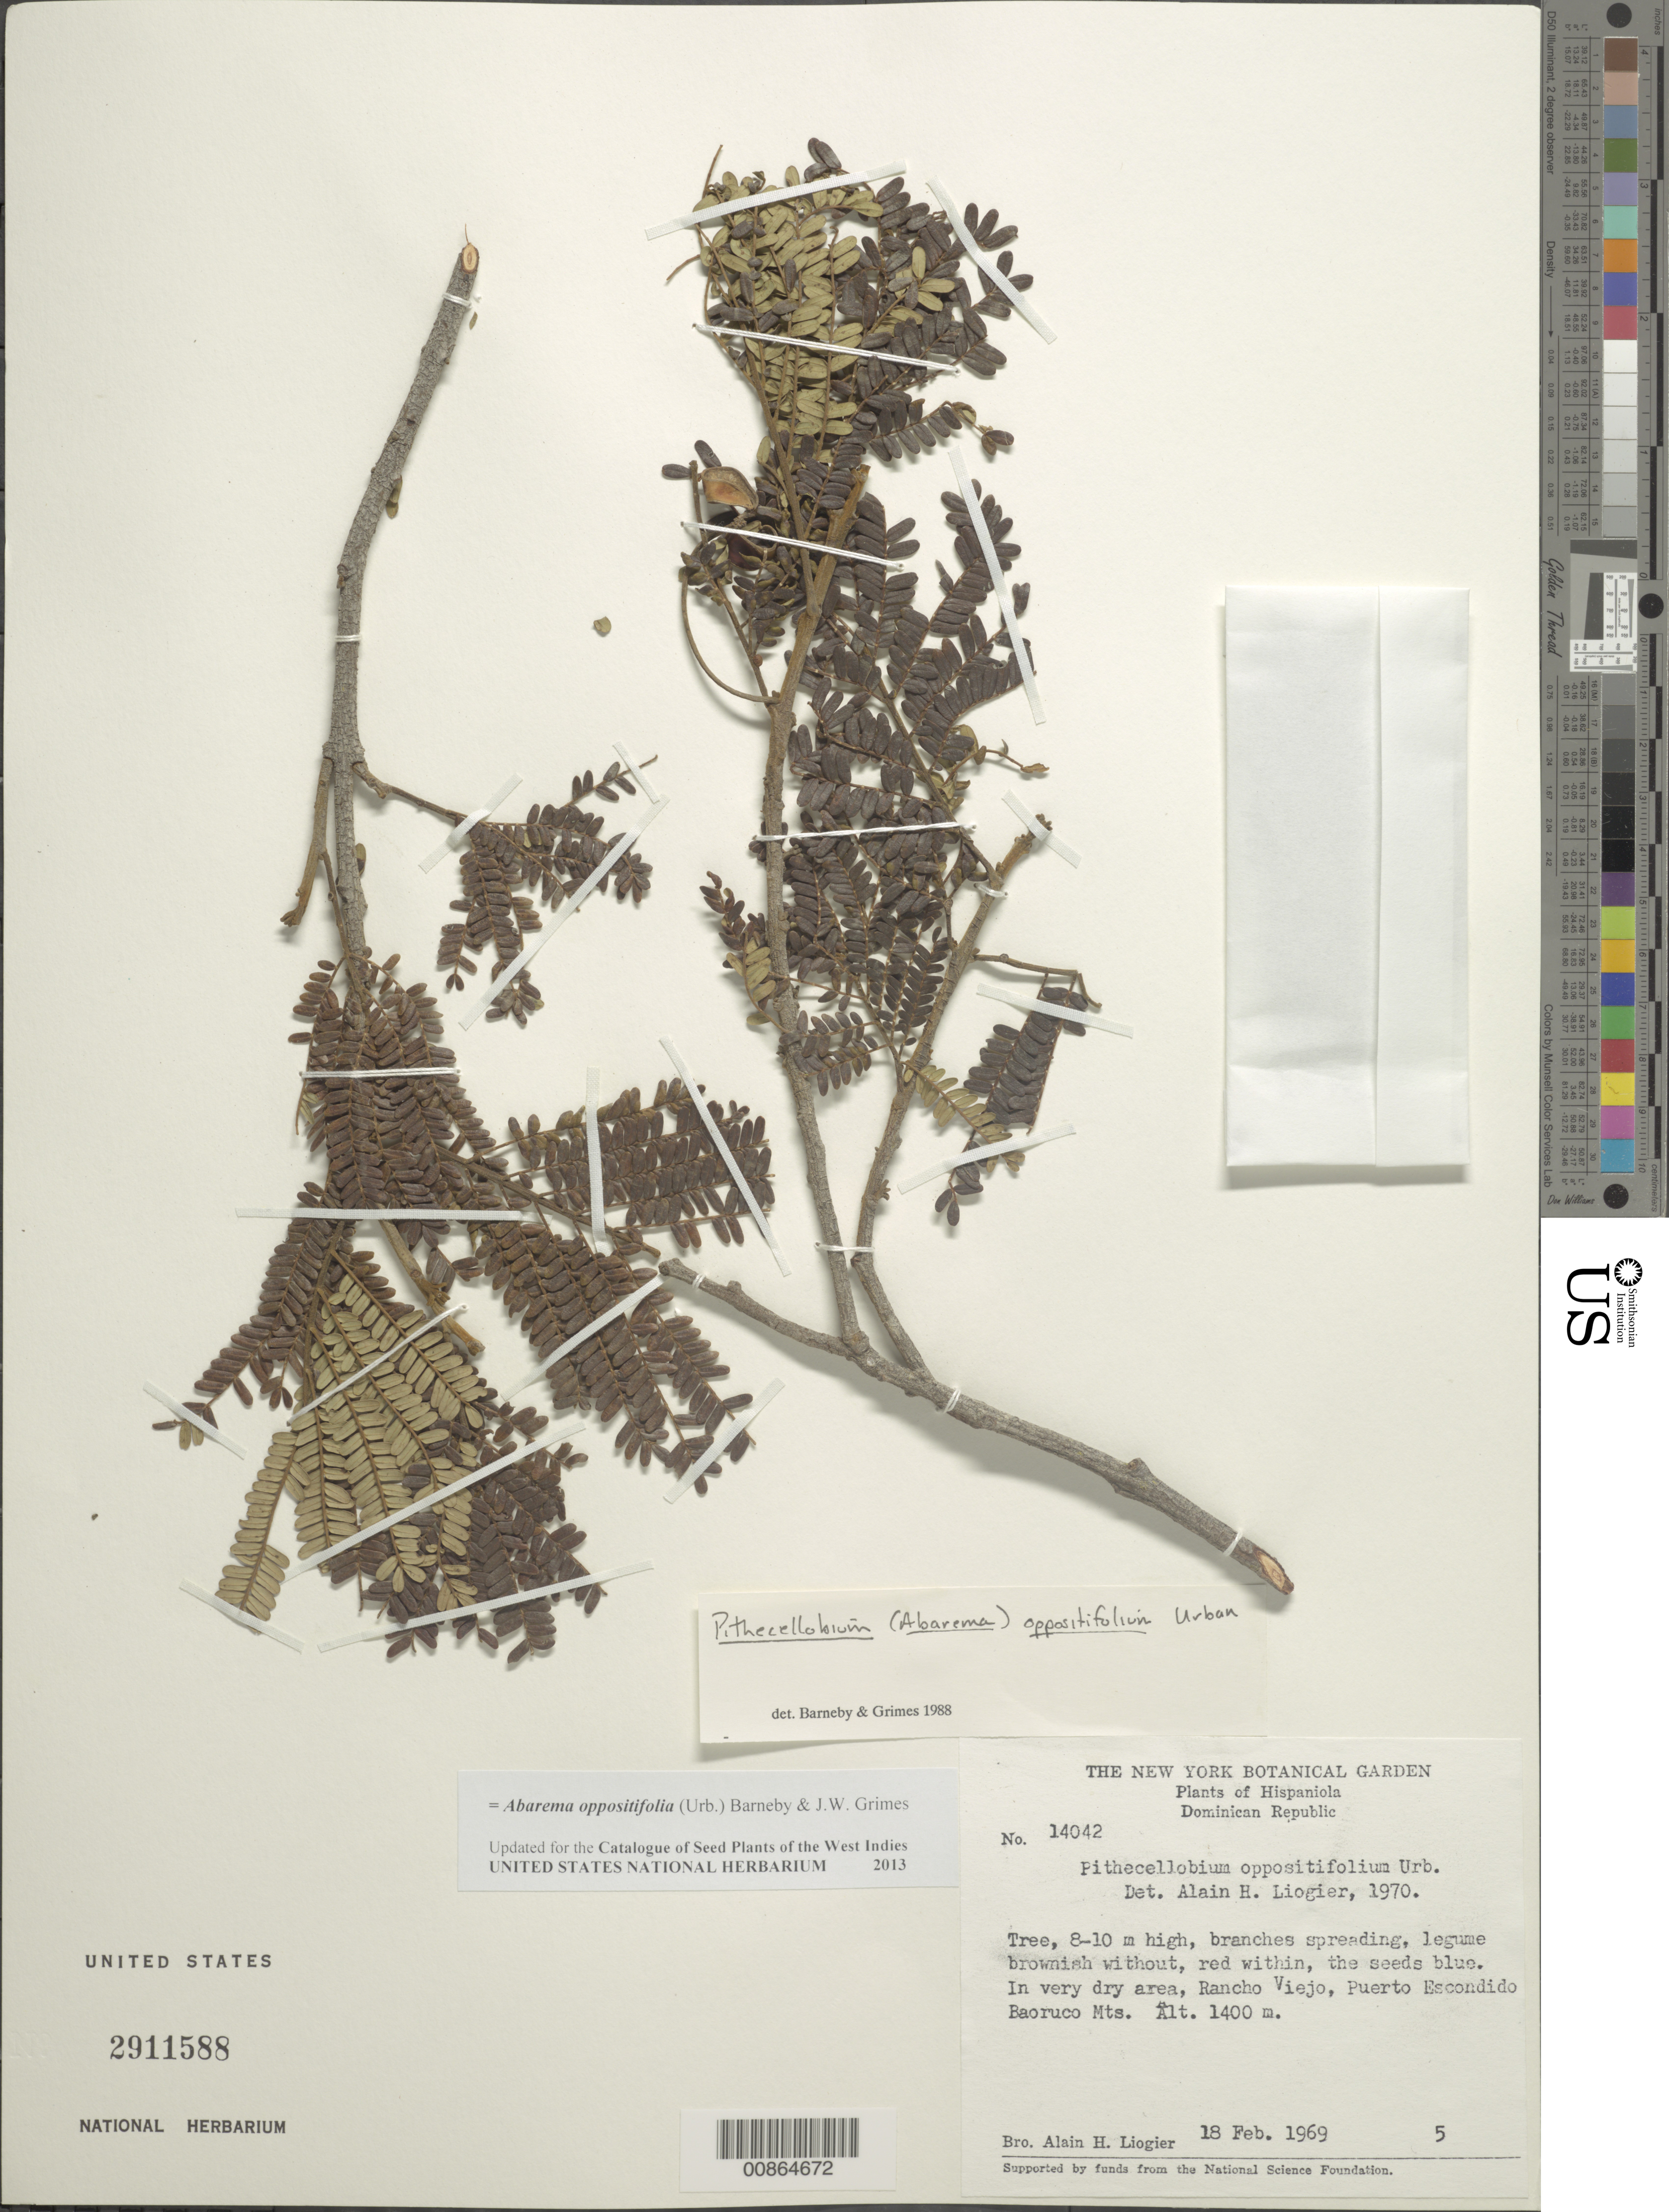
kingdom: Plantae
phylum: Tracheophyta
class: Magnoliopsida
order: Fabales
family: Fabaceae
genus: Jupunba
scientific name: Jupunba oppositifolia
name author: (Urb.) Britton & Rose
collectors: A. H. Liogier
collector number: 14042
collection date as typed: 18 Feb 1969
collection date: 1969-02-18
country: Dominican Republic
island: Hispaniola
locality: Rancho Viejo, Puerto Escondido, Baoruco Mts.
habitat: In very dry area.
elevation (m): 1400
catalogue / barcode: US 2911588